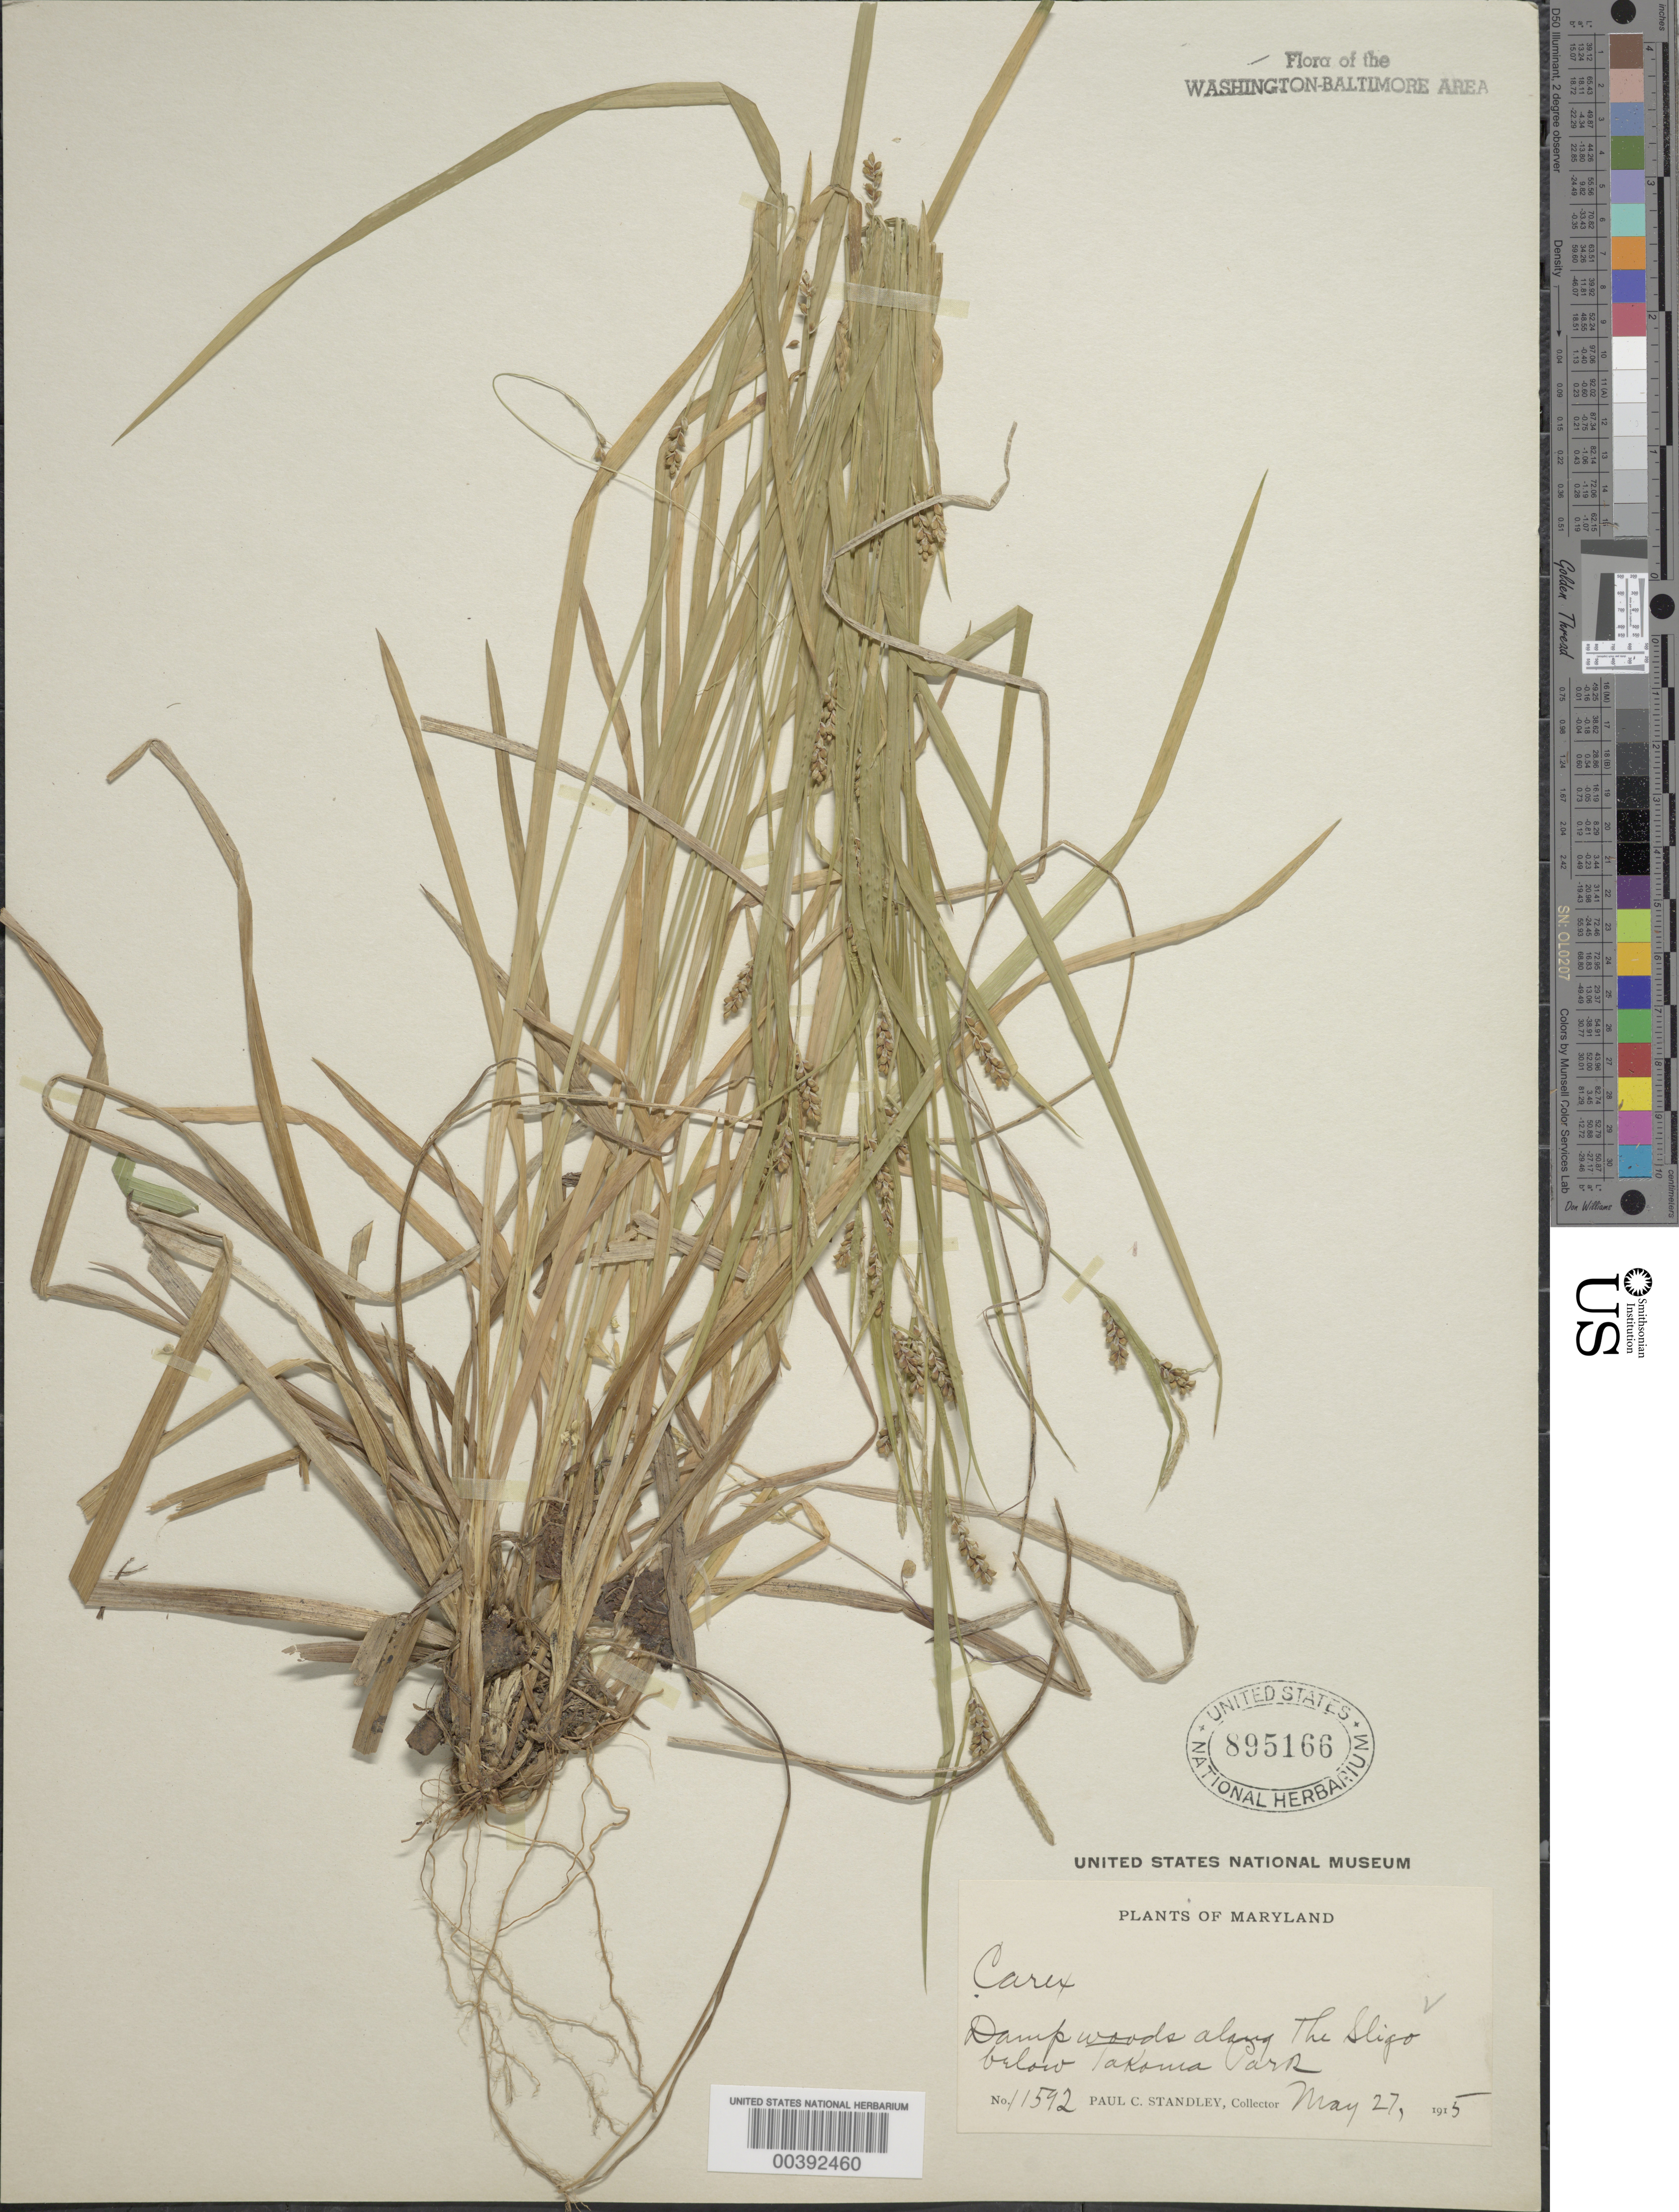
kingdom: Plantae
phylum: Tracheophyta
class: Liliopsida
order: Poales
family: Cyperaceae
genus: Carex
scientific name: Carex gracilescens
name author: Steud.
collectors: P. C. Standley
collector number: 11592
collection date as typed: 27 May 1915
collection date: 1915-05-27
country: United States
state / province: Maryland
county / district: Montgomery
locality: The Sligo, below Takoma Park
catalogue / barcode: US 895166